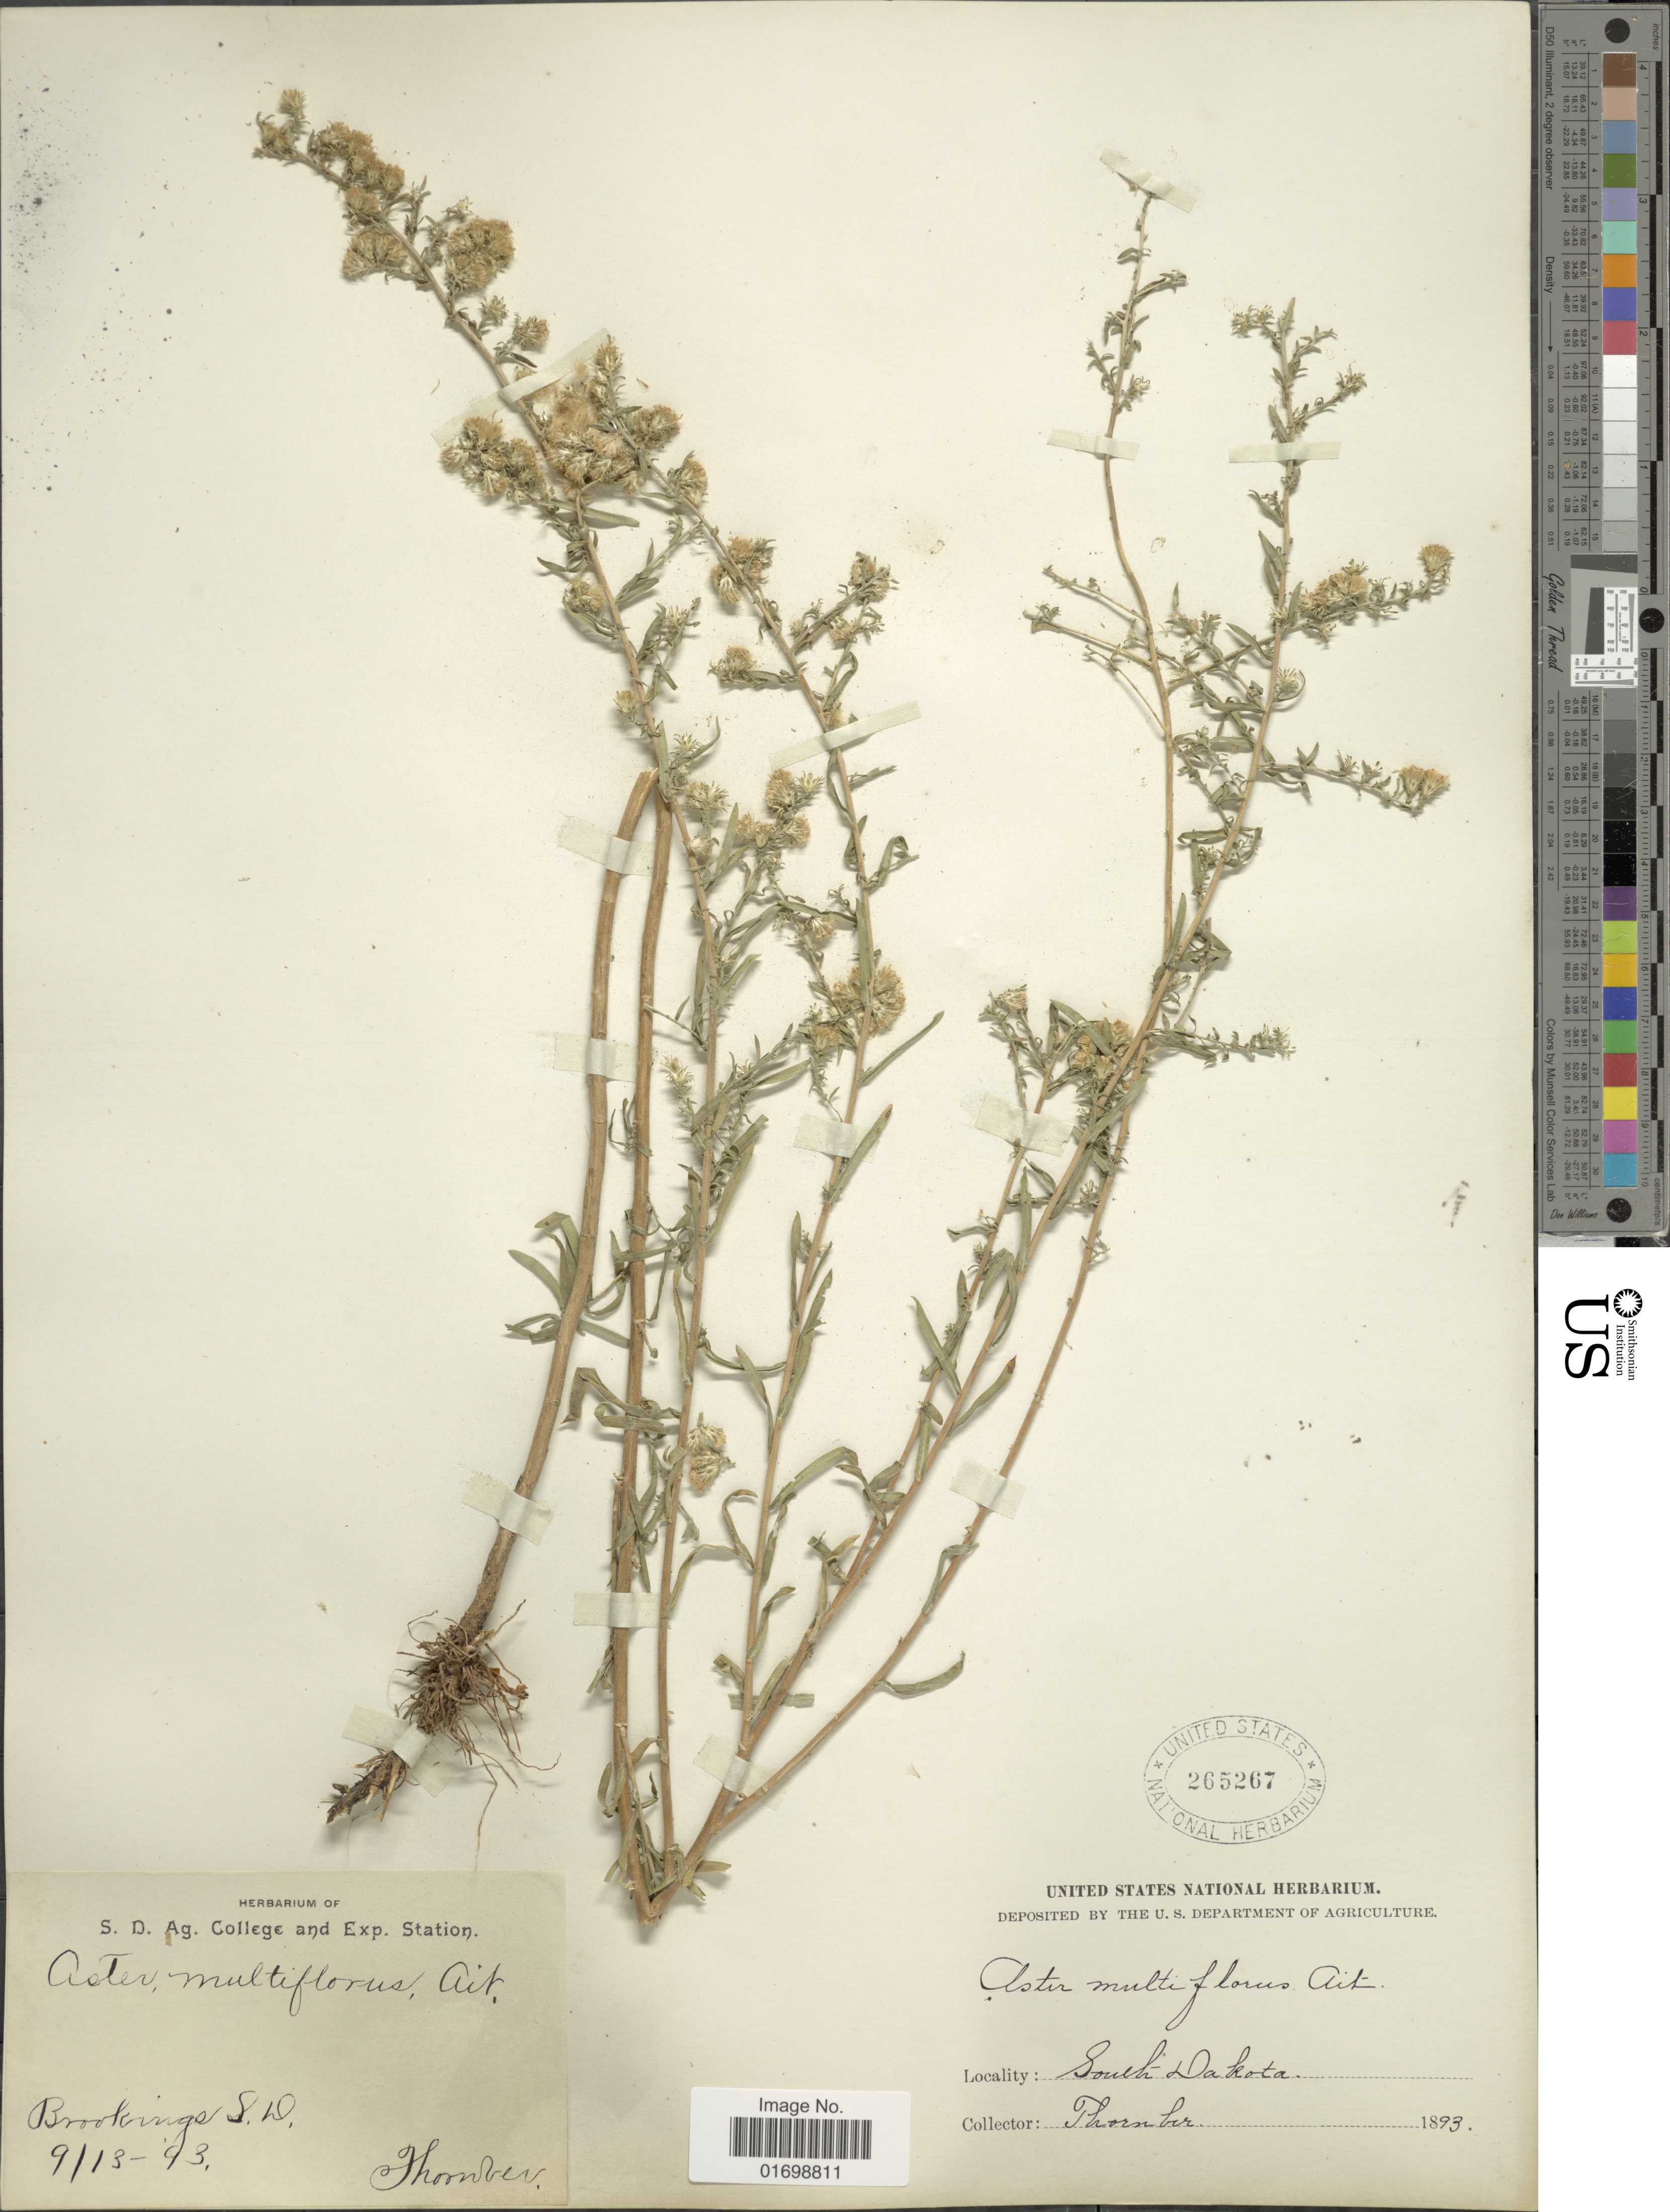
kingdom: Plantae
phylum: Tracheophyta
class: Magnoliopsida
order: Asterales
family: Asteraceae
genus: Symphyotrichum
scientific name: Symphyotrichum ericoides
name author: (L.) G.L. Nesom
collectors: -. Thornber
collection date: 1893-09-13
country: United States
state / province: South Dakota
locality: Brookings.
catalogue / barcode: US 265267